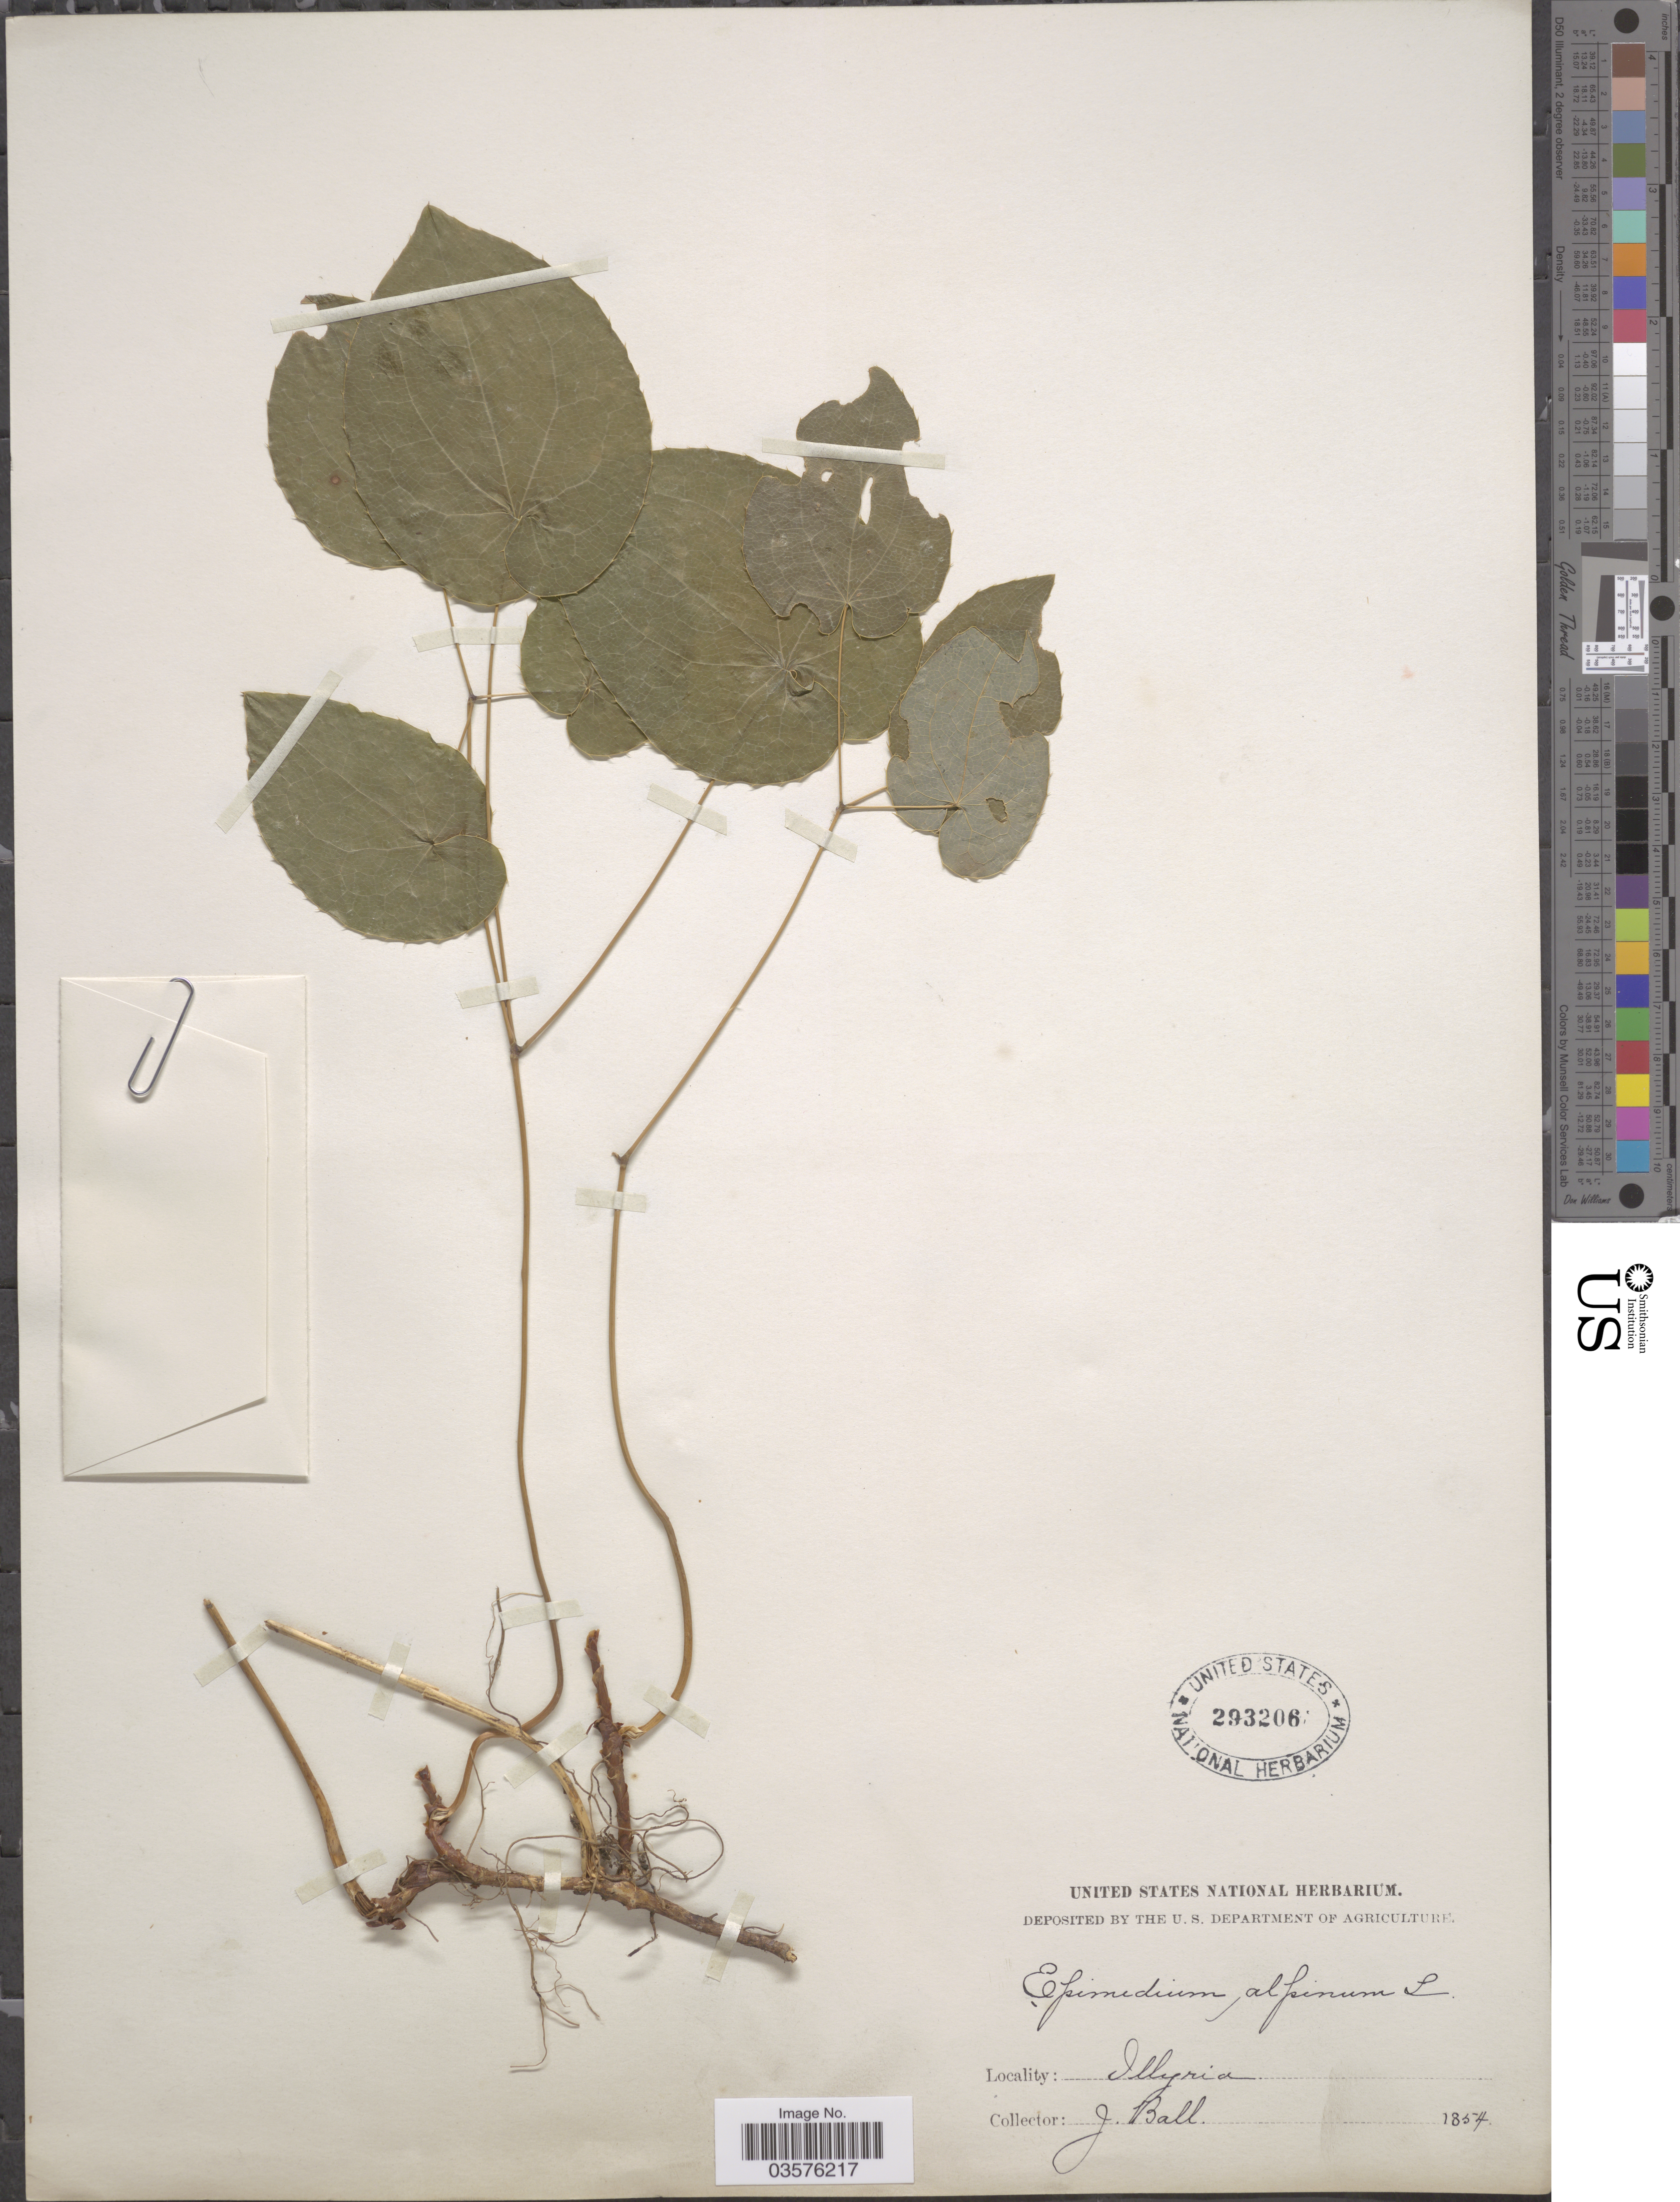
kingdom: Plantae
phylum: Tracheophyta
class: Magnoliopsida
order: Ranunculales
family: Berberidaceae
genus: Epimedium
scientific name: Epimedium alpinum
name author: L.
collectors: J. Ball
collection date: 1854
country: Slovenia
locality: Illyria.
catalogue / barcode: US 293206